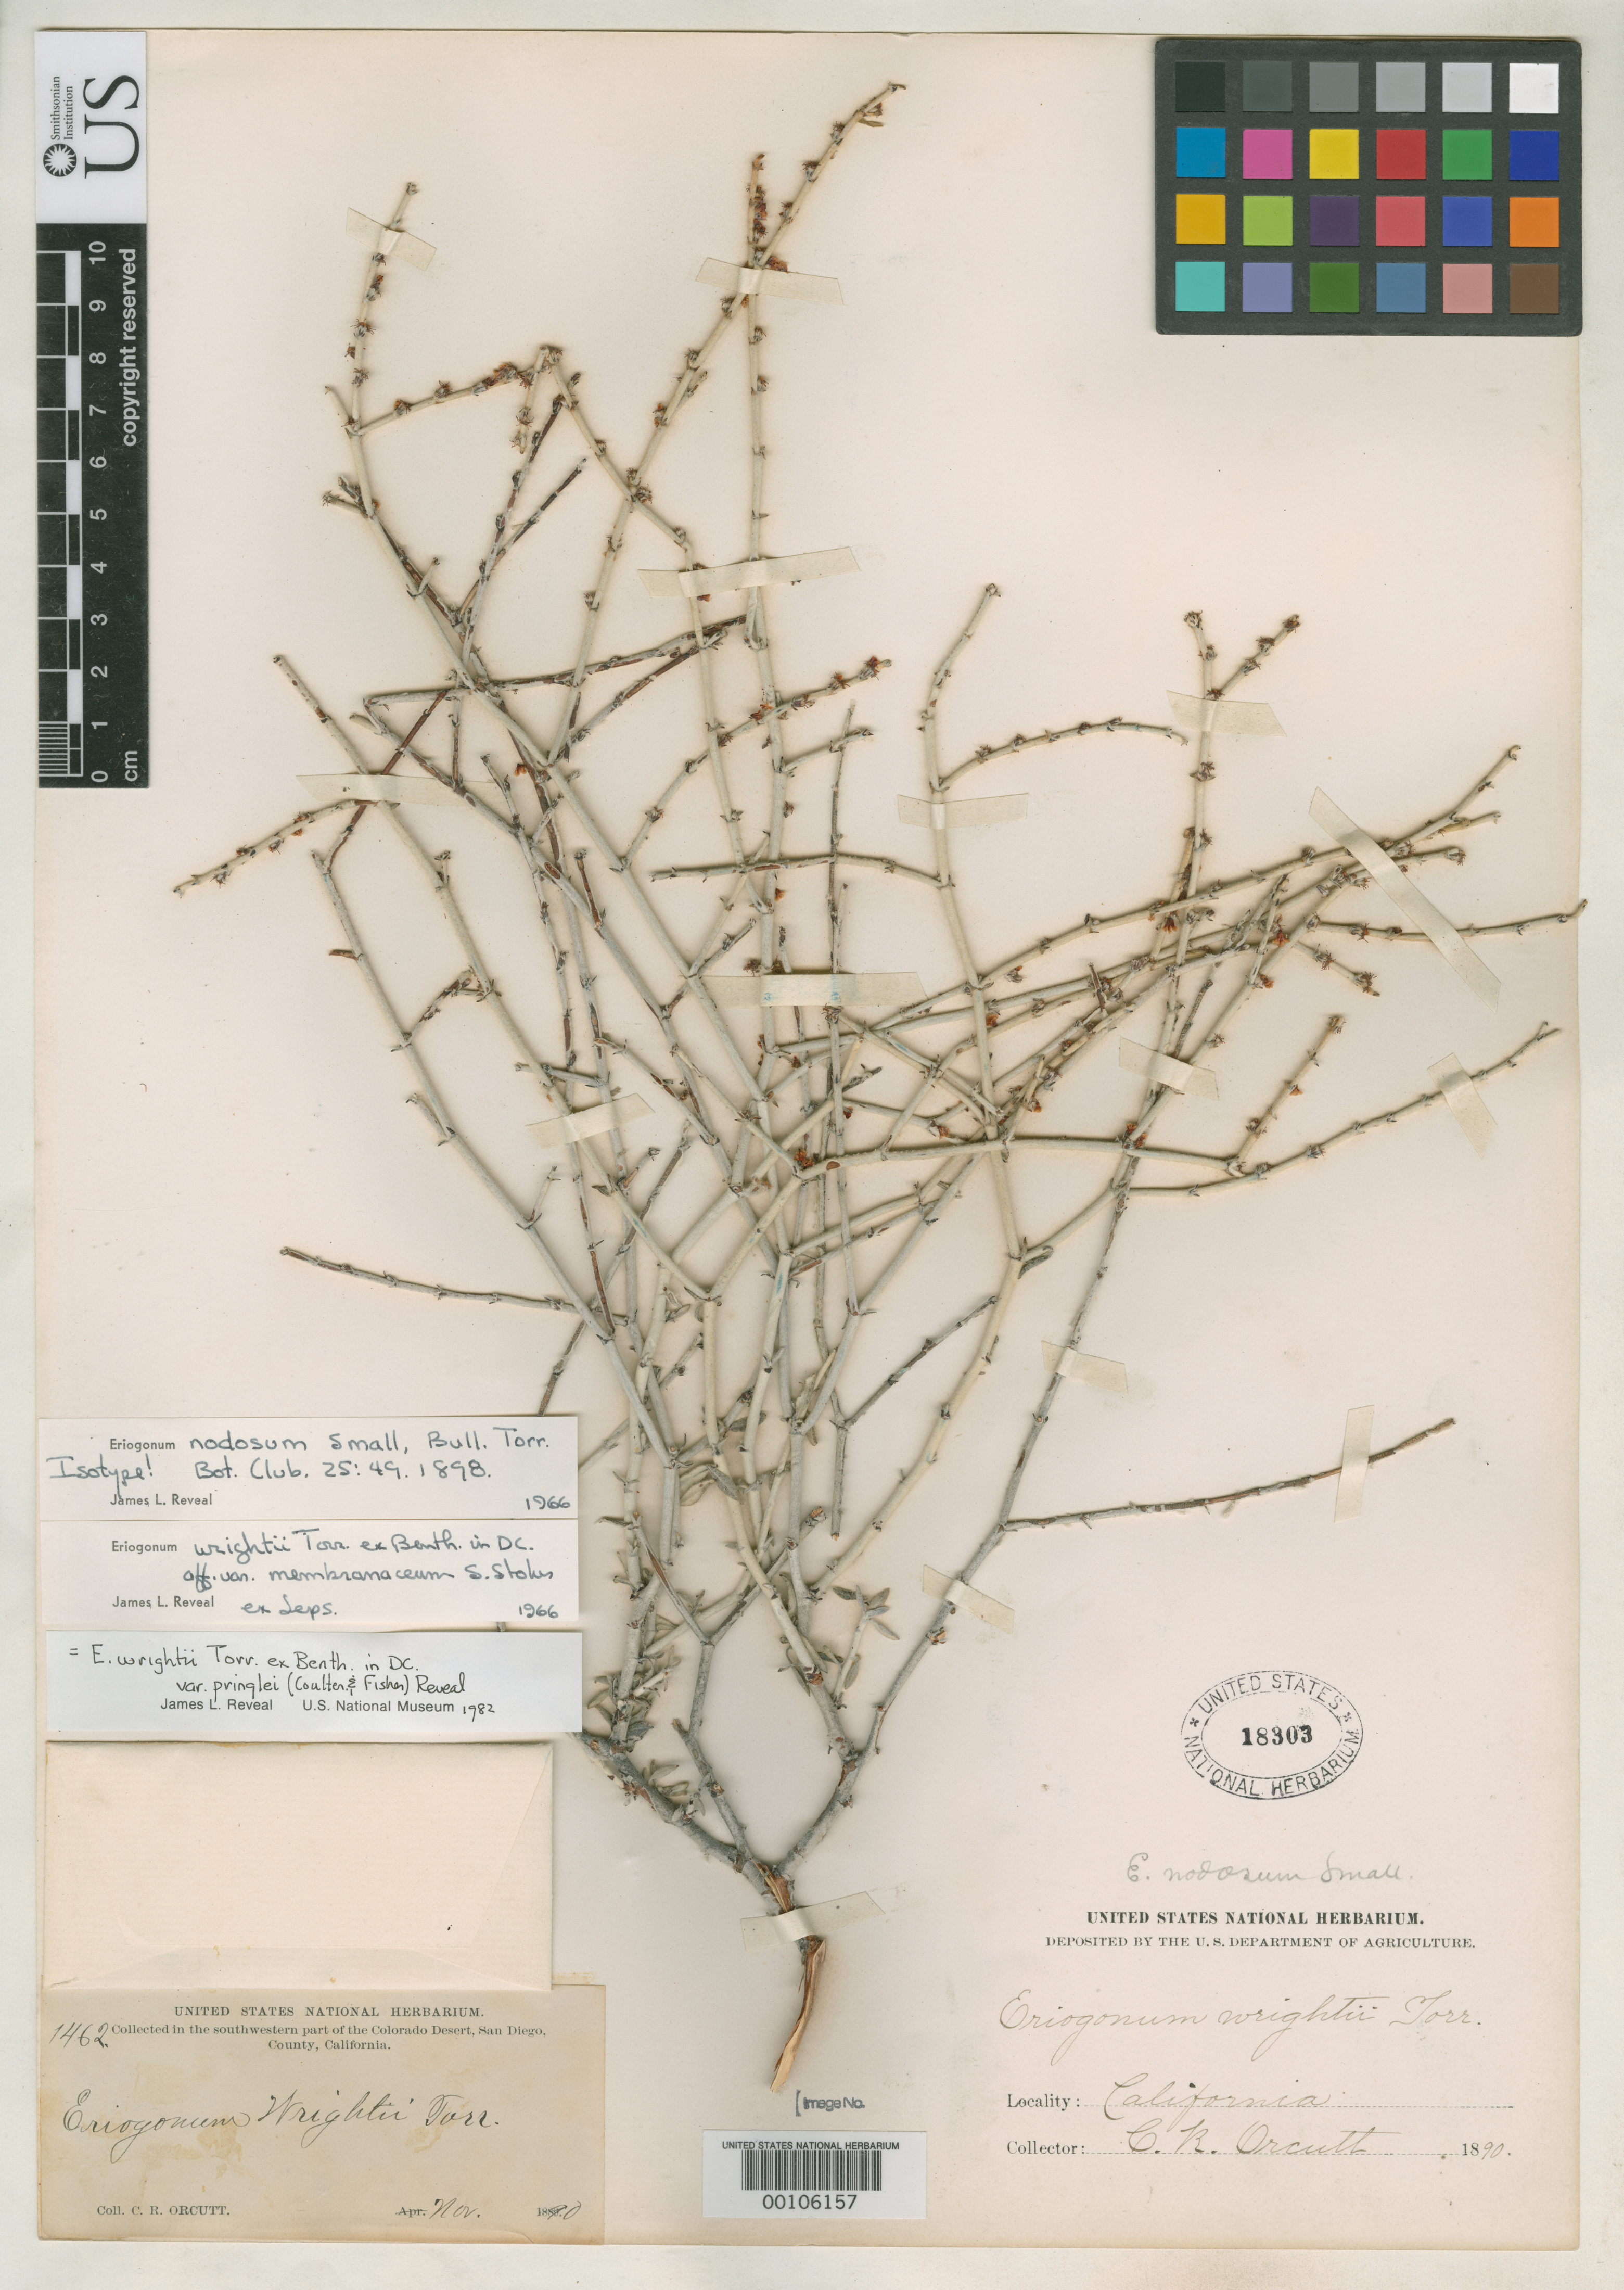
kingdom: Plantae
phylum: Tracheophyta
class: Magnoliopsida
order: Caryophyllales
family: Polygonaceae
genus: Eriogonum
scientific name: Eriogonum nodosum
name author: Small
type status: Isotype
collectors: C. R. Orcutt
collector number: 1462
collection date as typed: Nov 1890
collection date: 1890-11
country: United States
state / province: California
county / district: San Diego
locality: SW Colorado Desert.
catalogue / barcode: US 18303